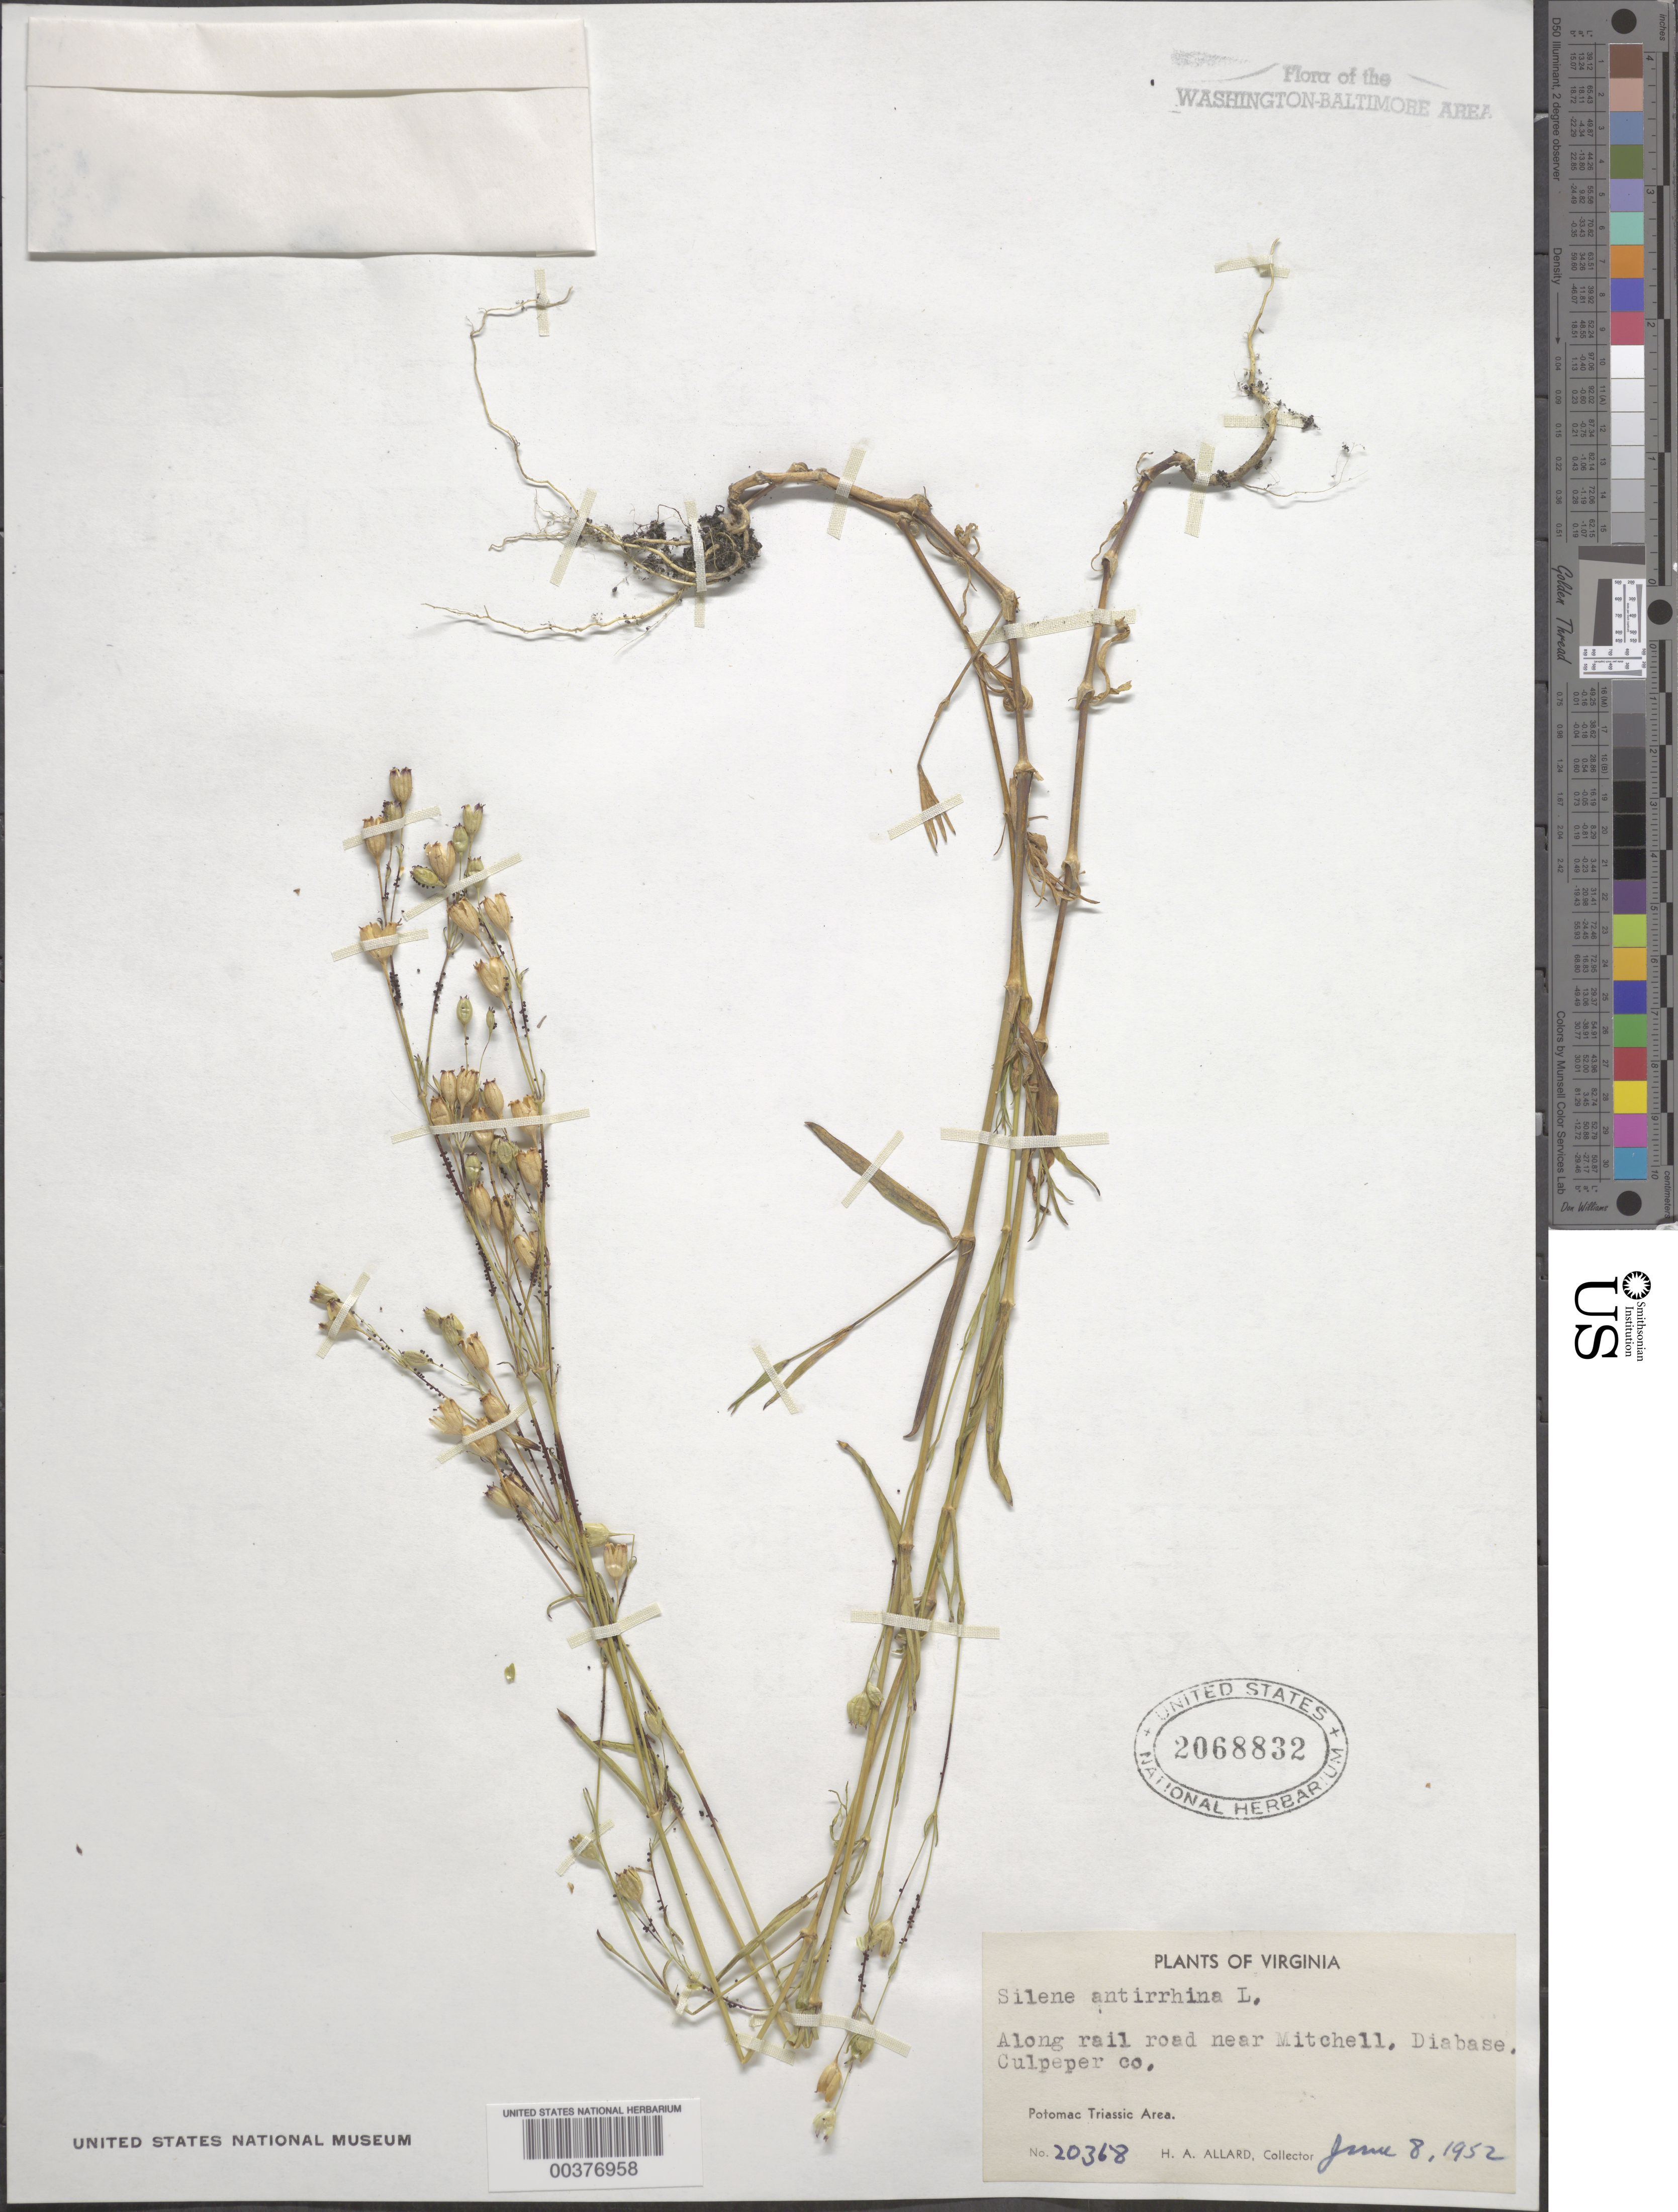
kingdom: Plantae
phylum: Tracheophyta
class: Magnoliopsida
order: Caryophyllales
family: Caryophyllaceae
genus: Silene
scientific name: Silene antirrhina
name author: L.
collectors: H. A. Allard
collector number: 20368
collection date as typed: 08 Jun 1952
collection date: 1952-06-08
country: United States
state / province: Virginia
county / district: Culpeper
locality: Mitchell vicinity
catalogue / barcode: US 2068832